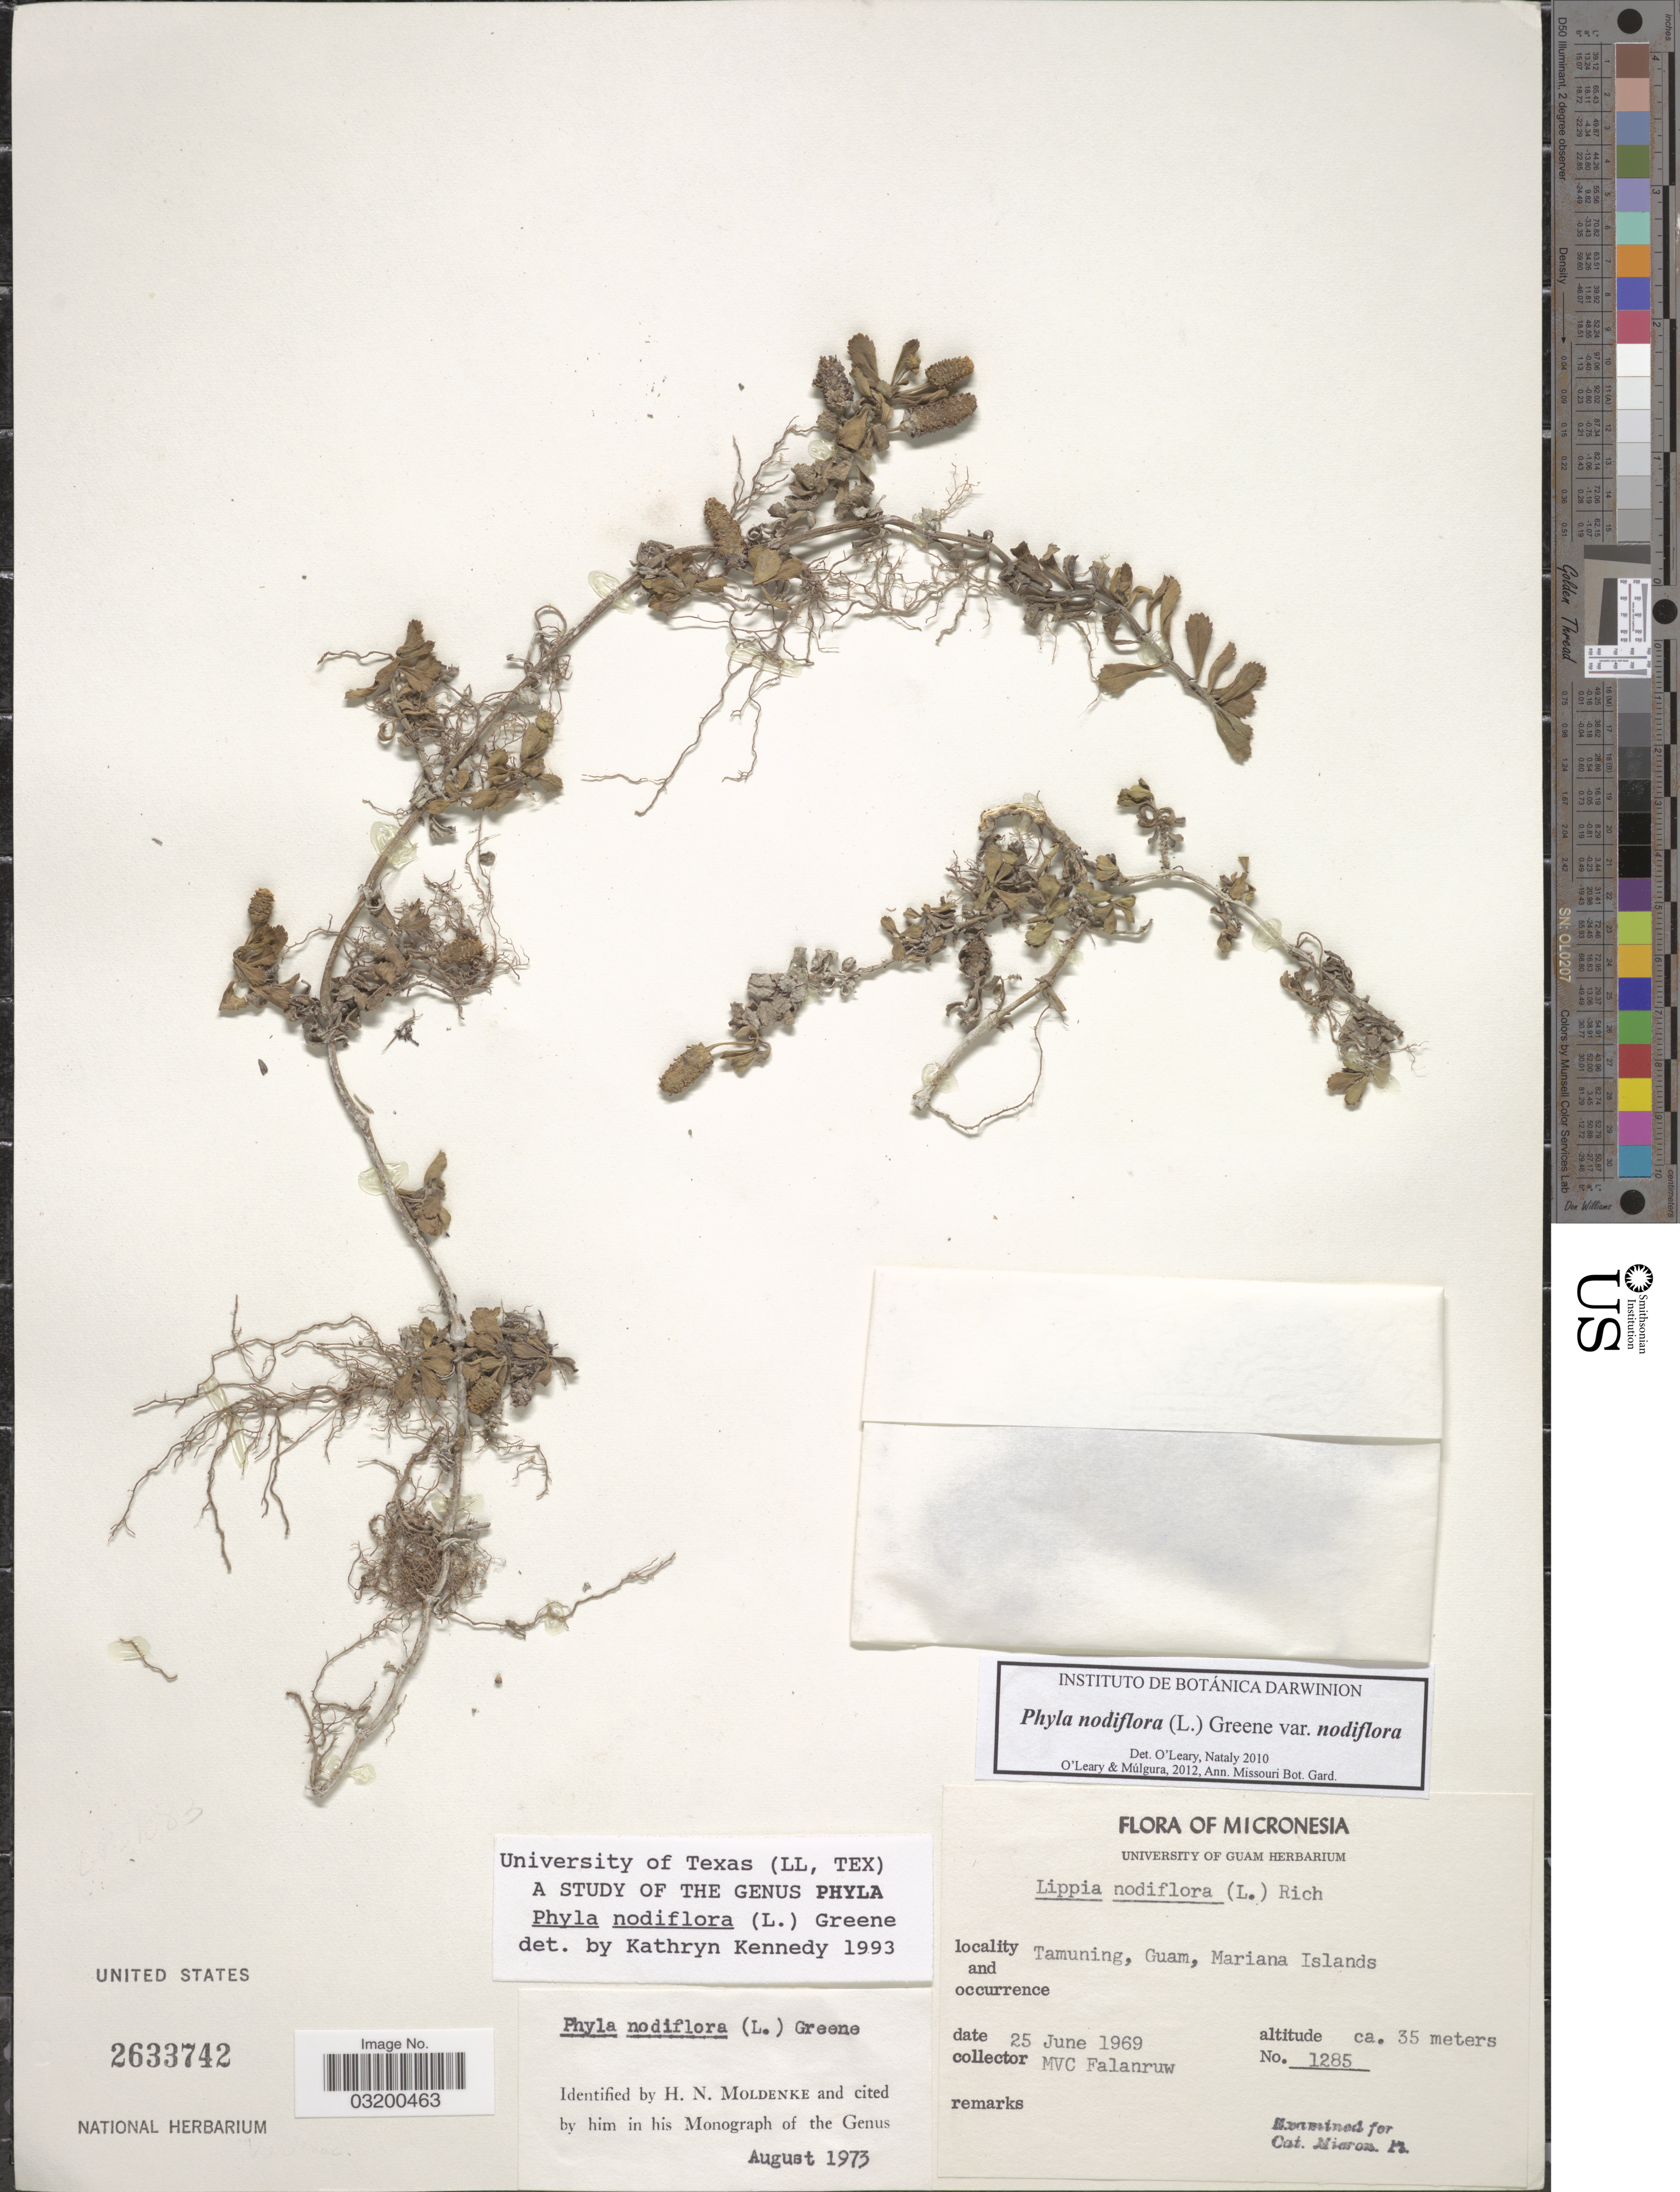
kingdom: Plantae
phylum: Tracheophyta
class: Magnoliopsida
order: Lamiales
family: Verbenaceae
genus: Phyla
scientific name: Phyla nodiflora var. nodiflora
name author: (L.) Greene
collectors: M. V. Falanruw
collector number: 1285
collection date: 1969-06-25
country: Micronesia, Federated States of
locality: Tamuning, Guam, Mariana Islands.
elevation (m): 35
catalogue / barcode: US 2633742